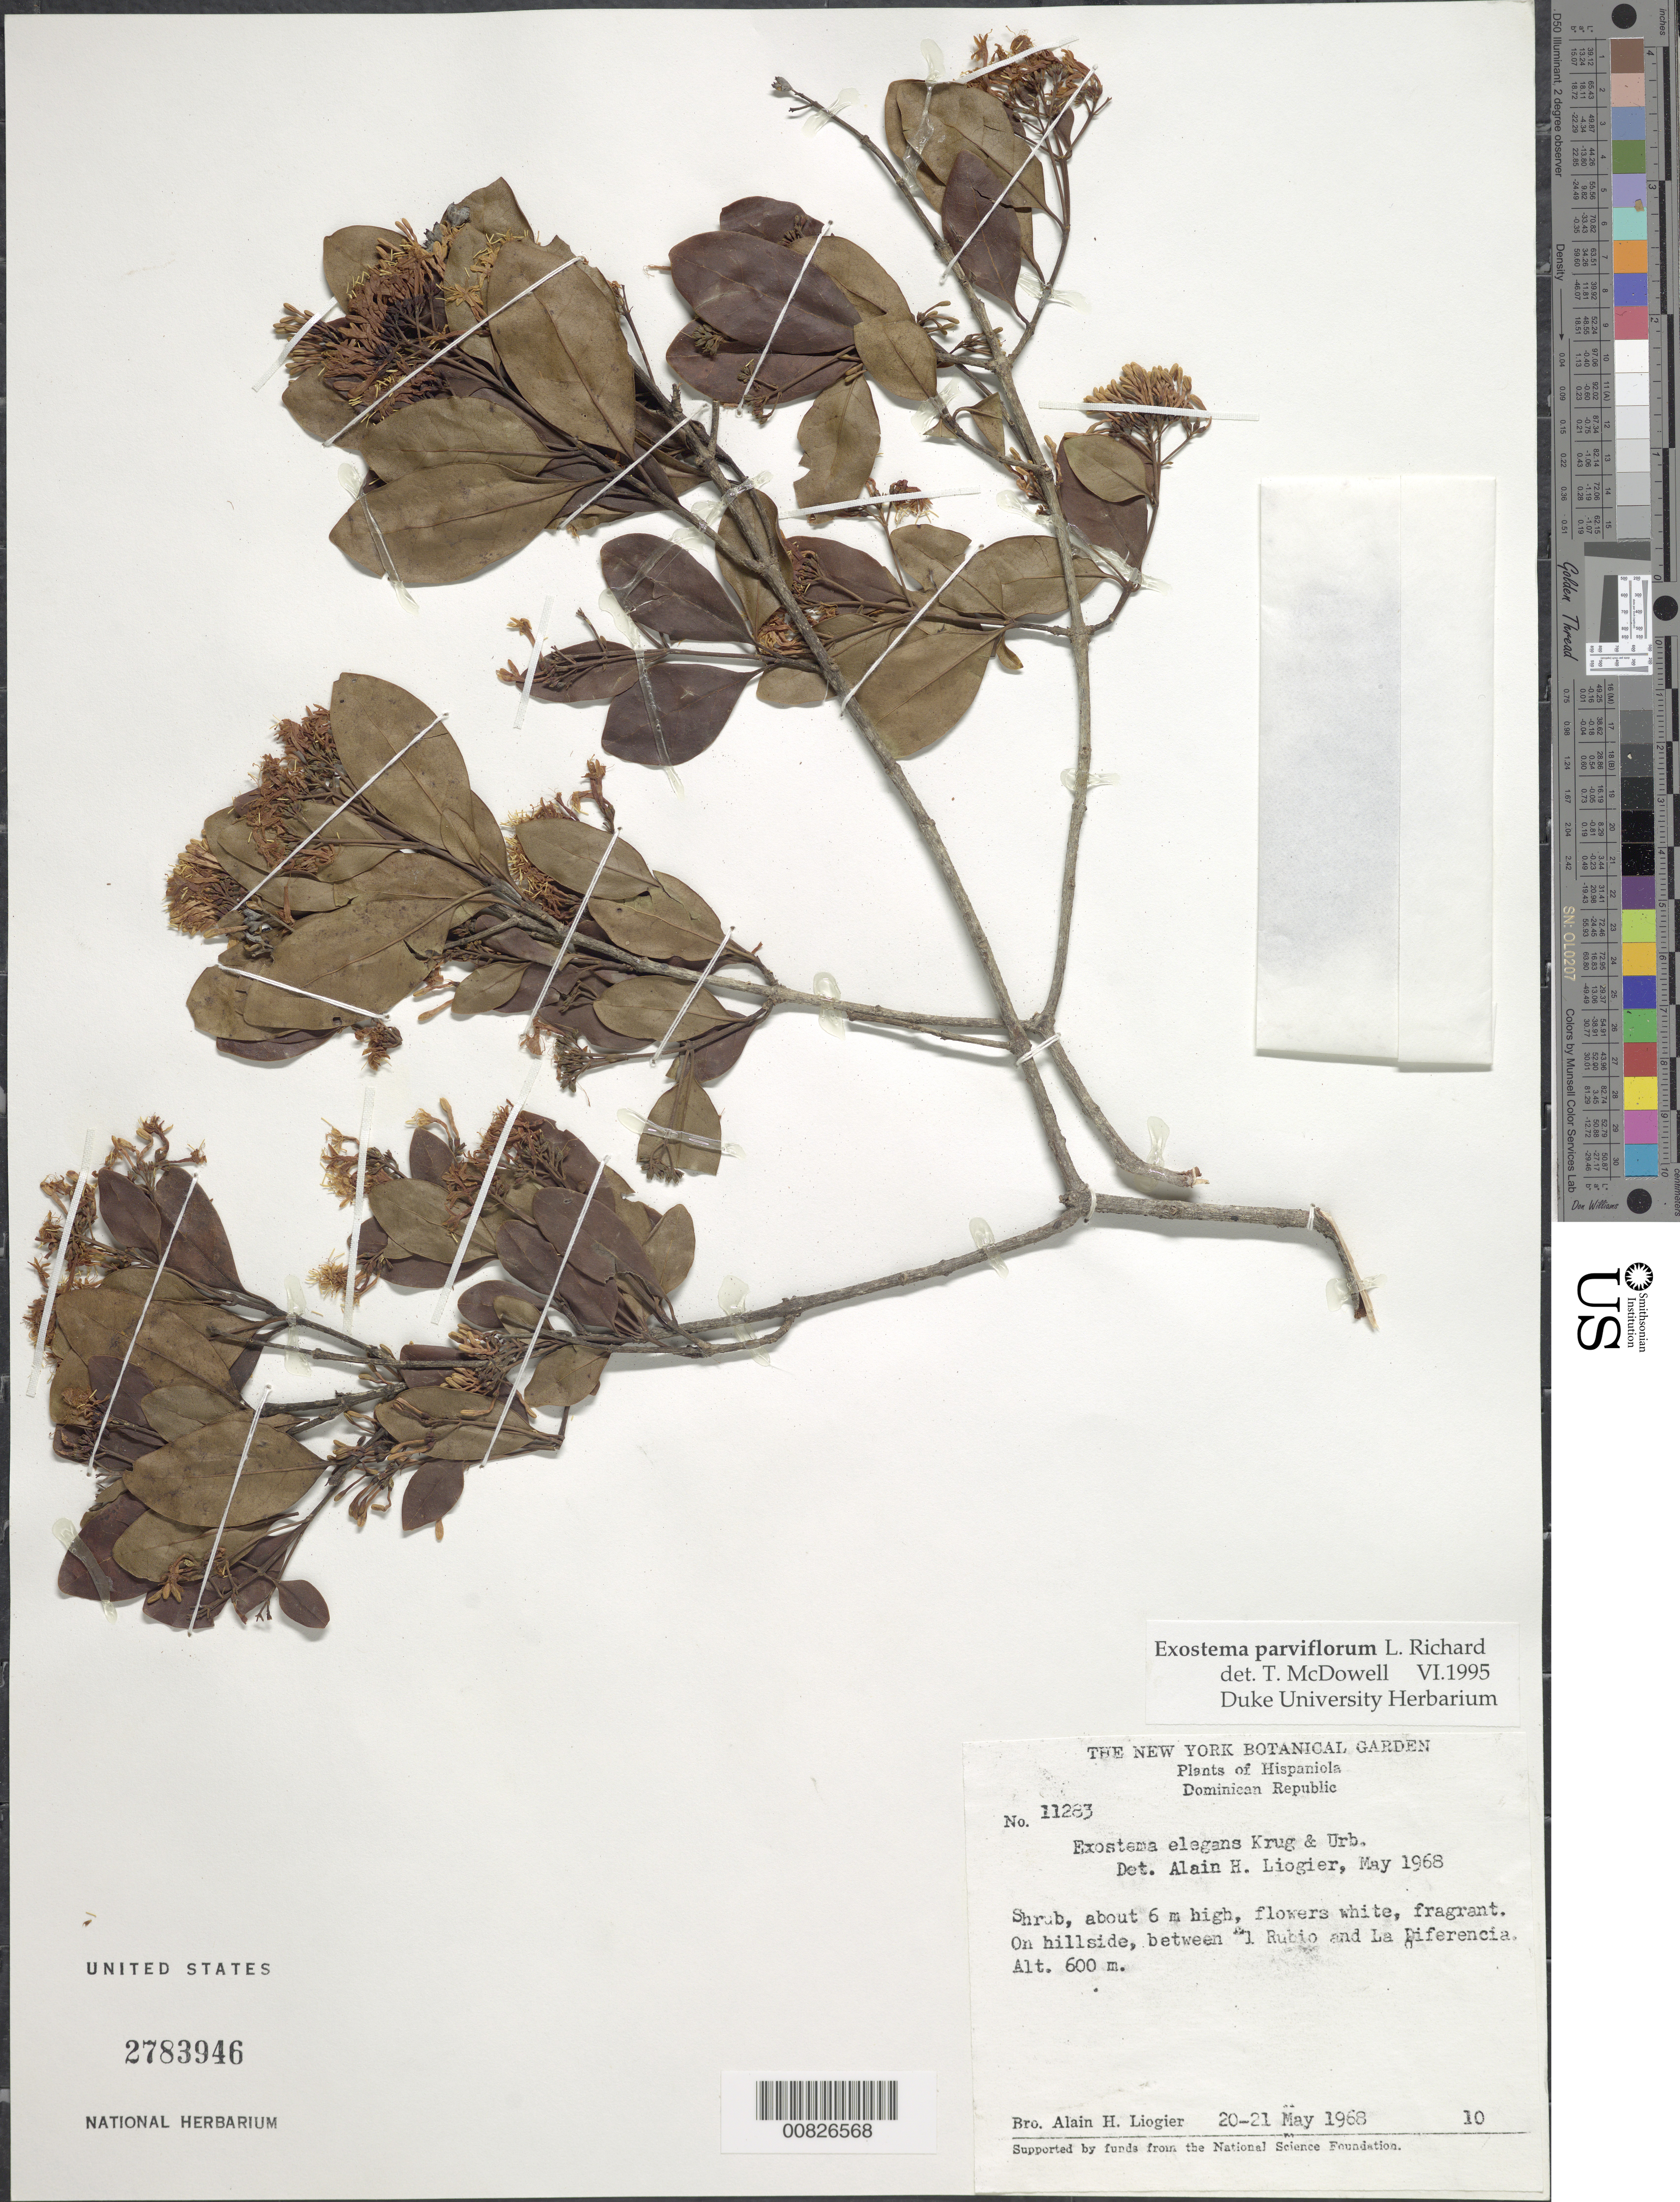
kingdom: Plantae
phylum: Tracheophyta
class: Magnoliopsida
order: Gentianales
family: Rubiaceae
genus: Exostema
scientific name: Exostema parviflorum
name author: A. Rich. ex Humb. & Bonpl.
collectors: A. H. Liogier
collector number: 11283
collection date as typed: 20 May 1968 to 21 May 1968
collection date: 1968-05-20/1968-05-21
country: Dominican Republic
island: Hispaniola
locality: Between El Rubio and La Diferencia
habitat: On hillside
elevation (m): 600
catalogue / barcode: US 2783946